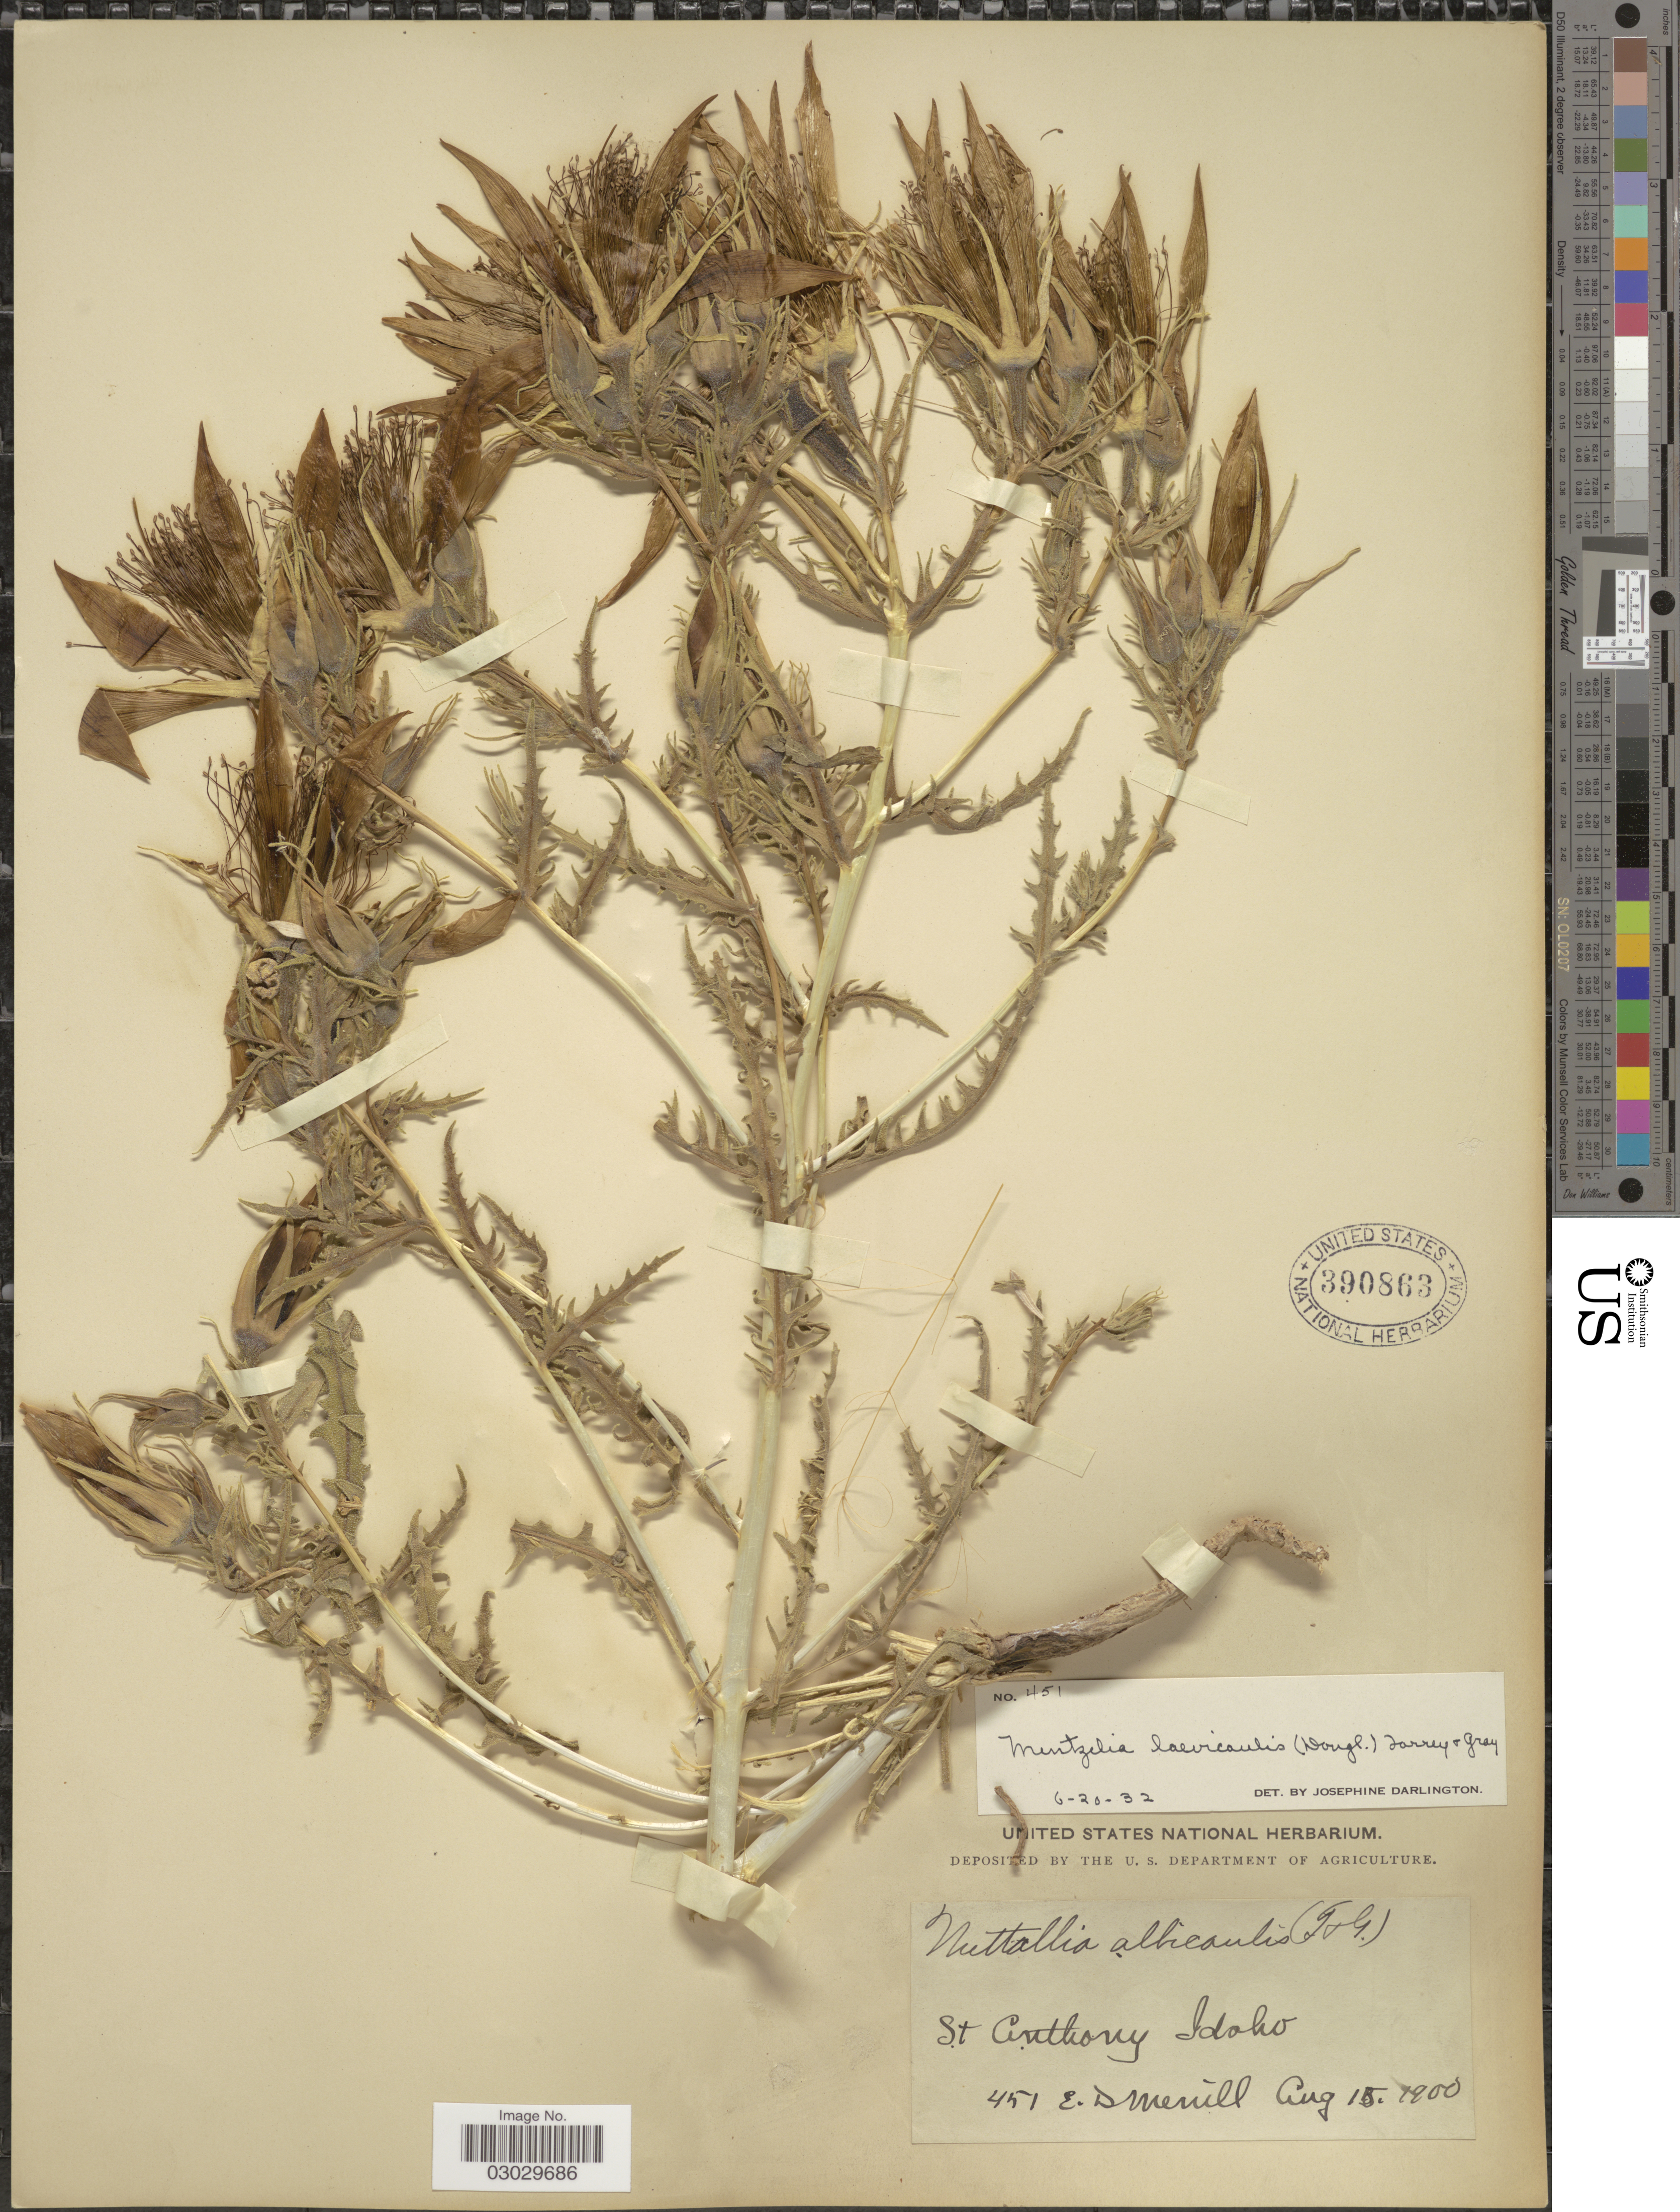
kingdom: Plantae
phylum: Tracheophyta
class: Magnoliopsida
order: Cornales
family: Loasaceae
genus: Mentzelia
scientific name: Mentzelia laevicaulis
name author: (Douglas ex Hook.) Torr. & A. Gray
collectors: E. D. Merrill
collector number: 451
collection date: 1900-08-18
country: United States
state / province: Idaho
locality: St. Anthony.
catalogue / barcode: US 390863